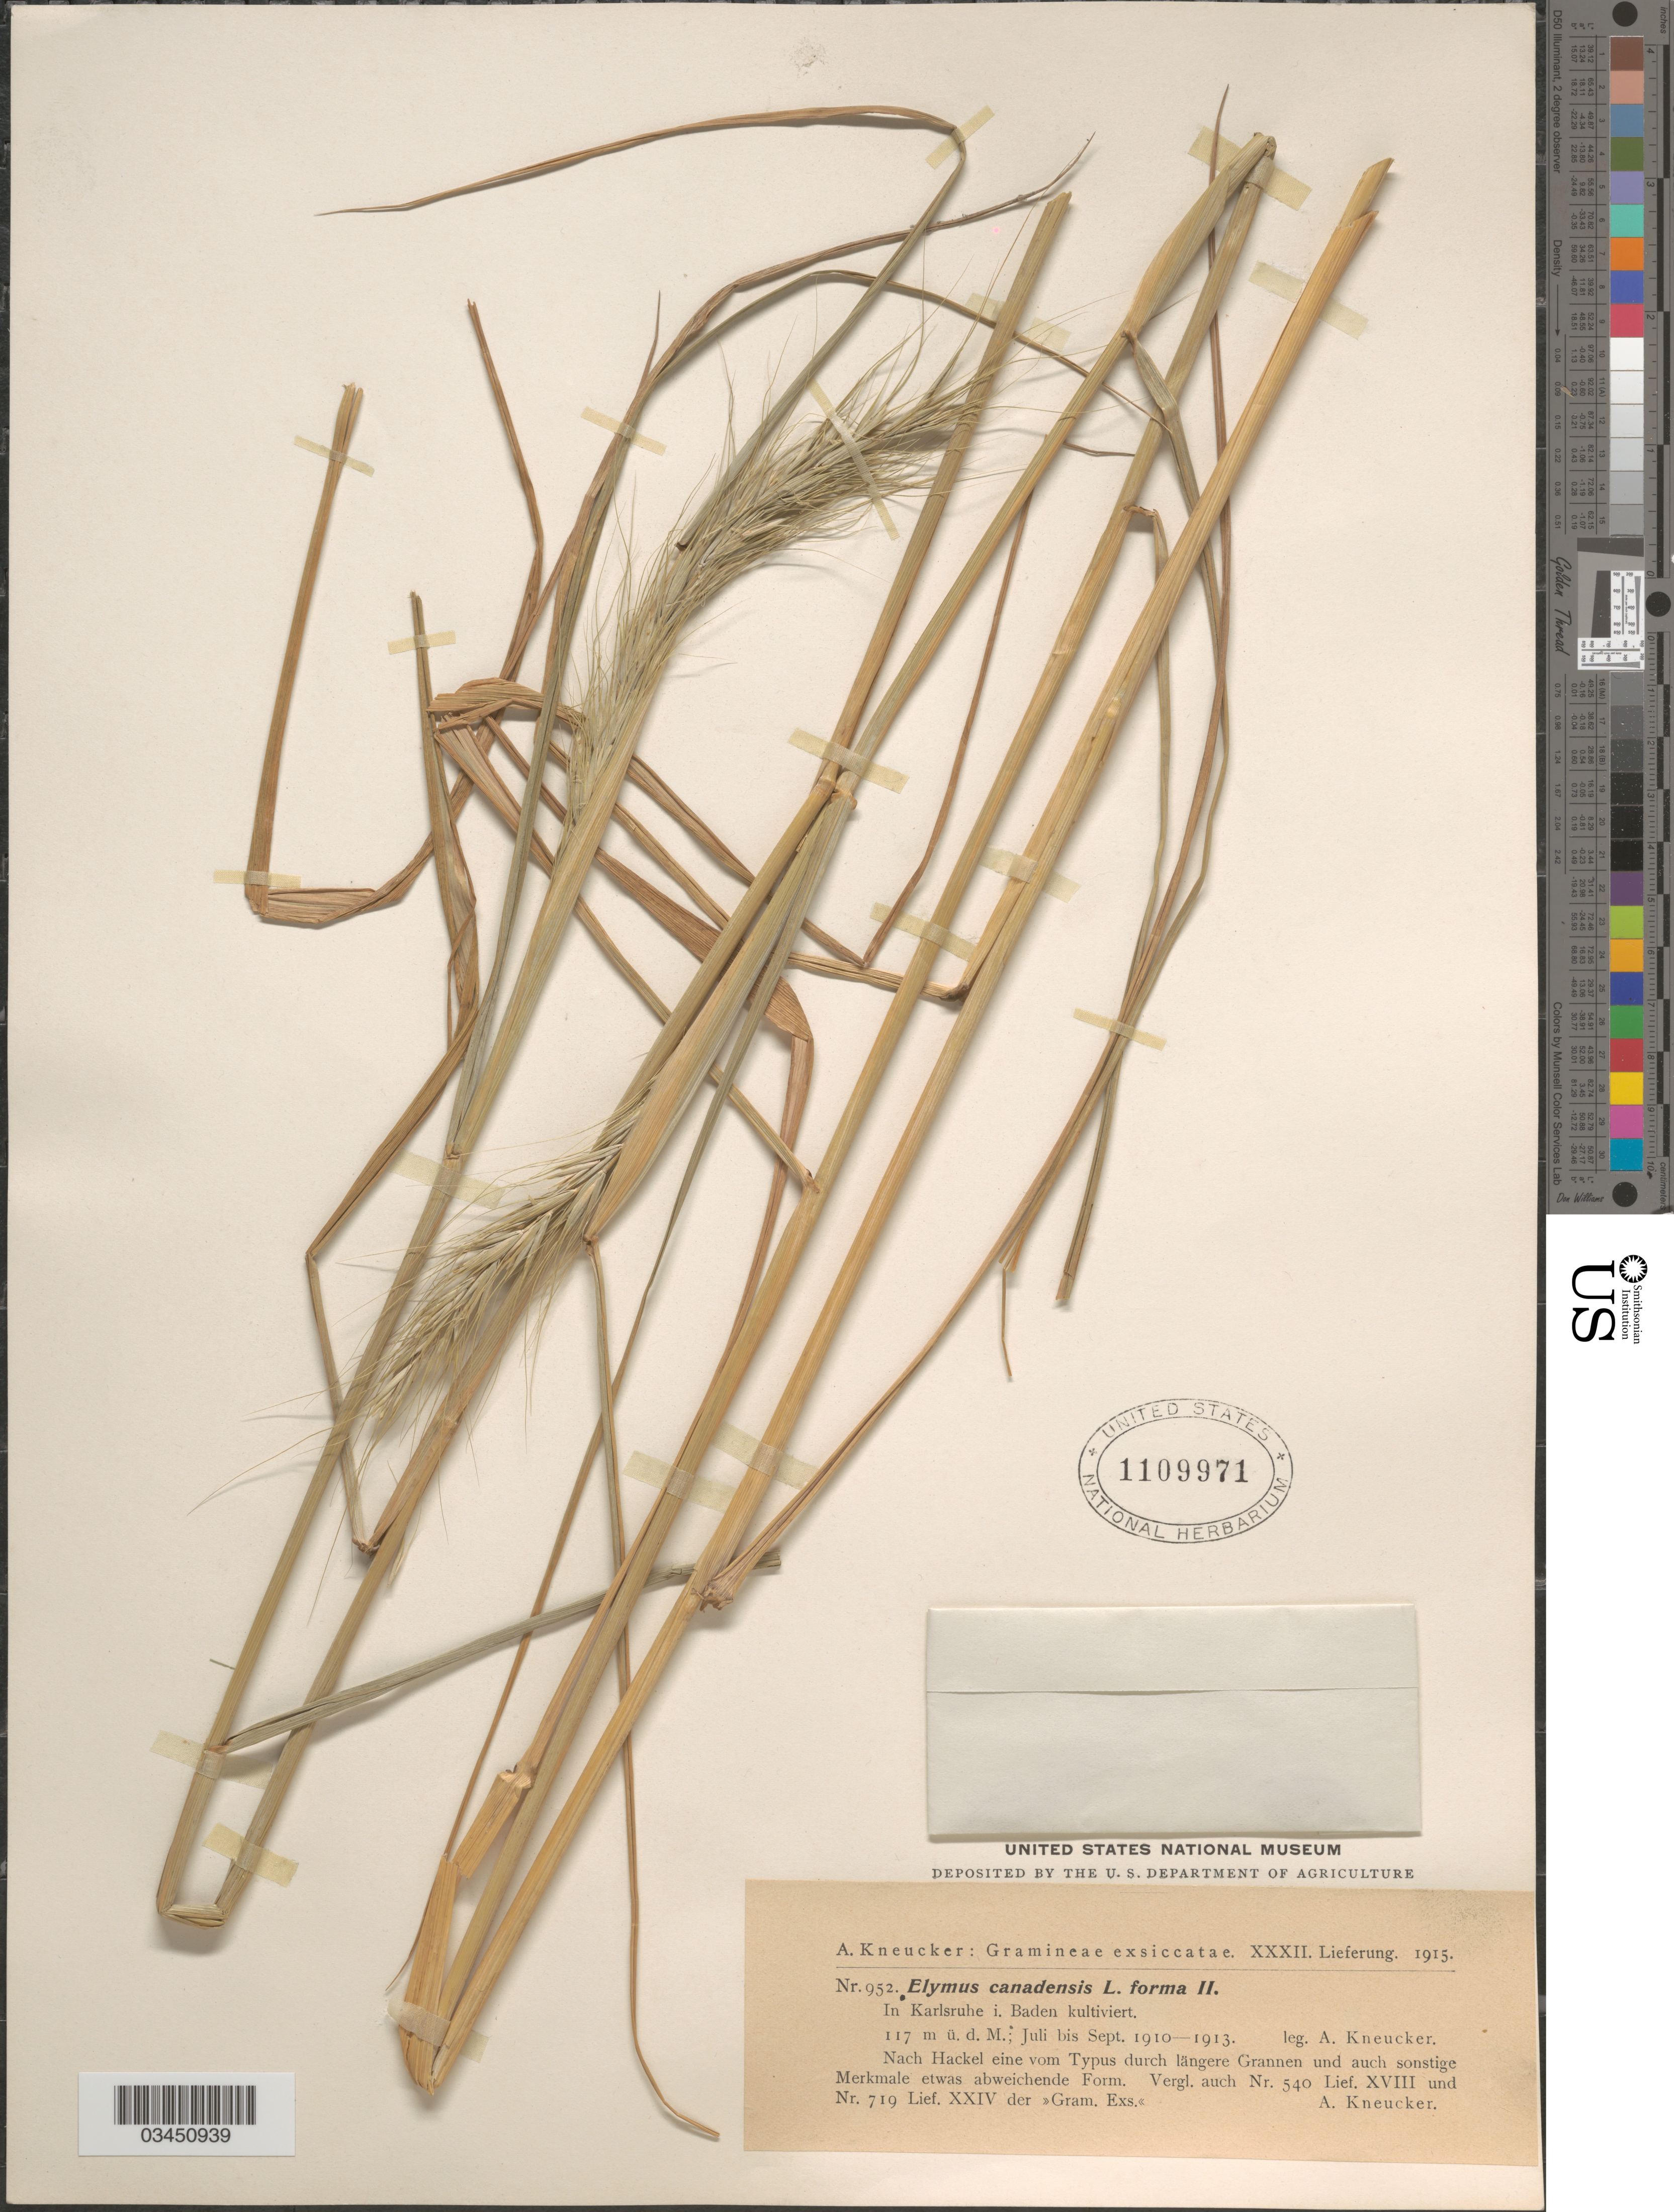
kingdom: Plantae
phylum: Tracheophyta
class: Liliopsida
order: Poales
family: Poaceae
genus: Elymus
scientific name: Elymus canadensis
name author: L.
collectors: A. Kneucker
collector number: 952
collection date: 1910-07/1913-09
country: Germany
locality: In Karlsruhe i. Baden kultiviert.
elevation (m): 117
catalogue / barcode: US 1109971